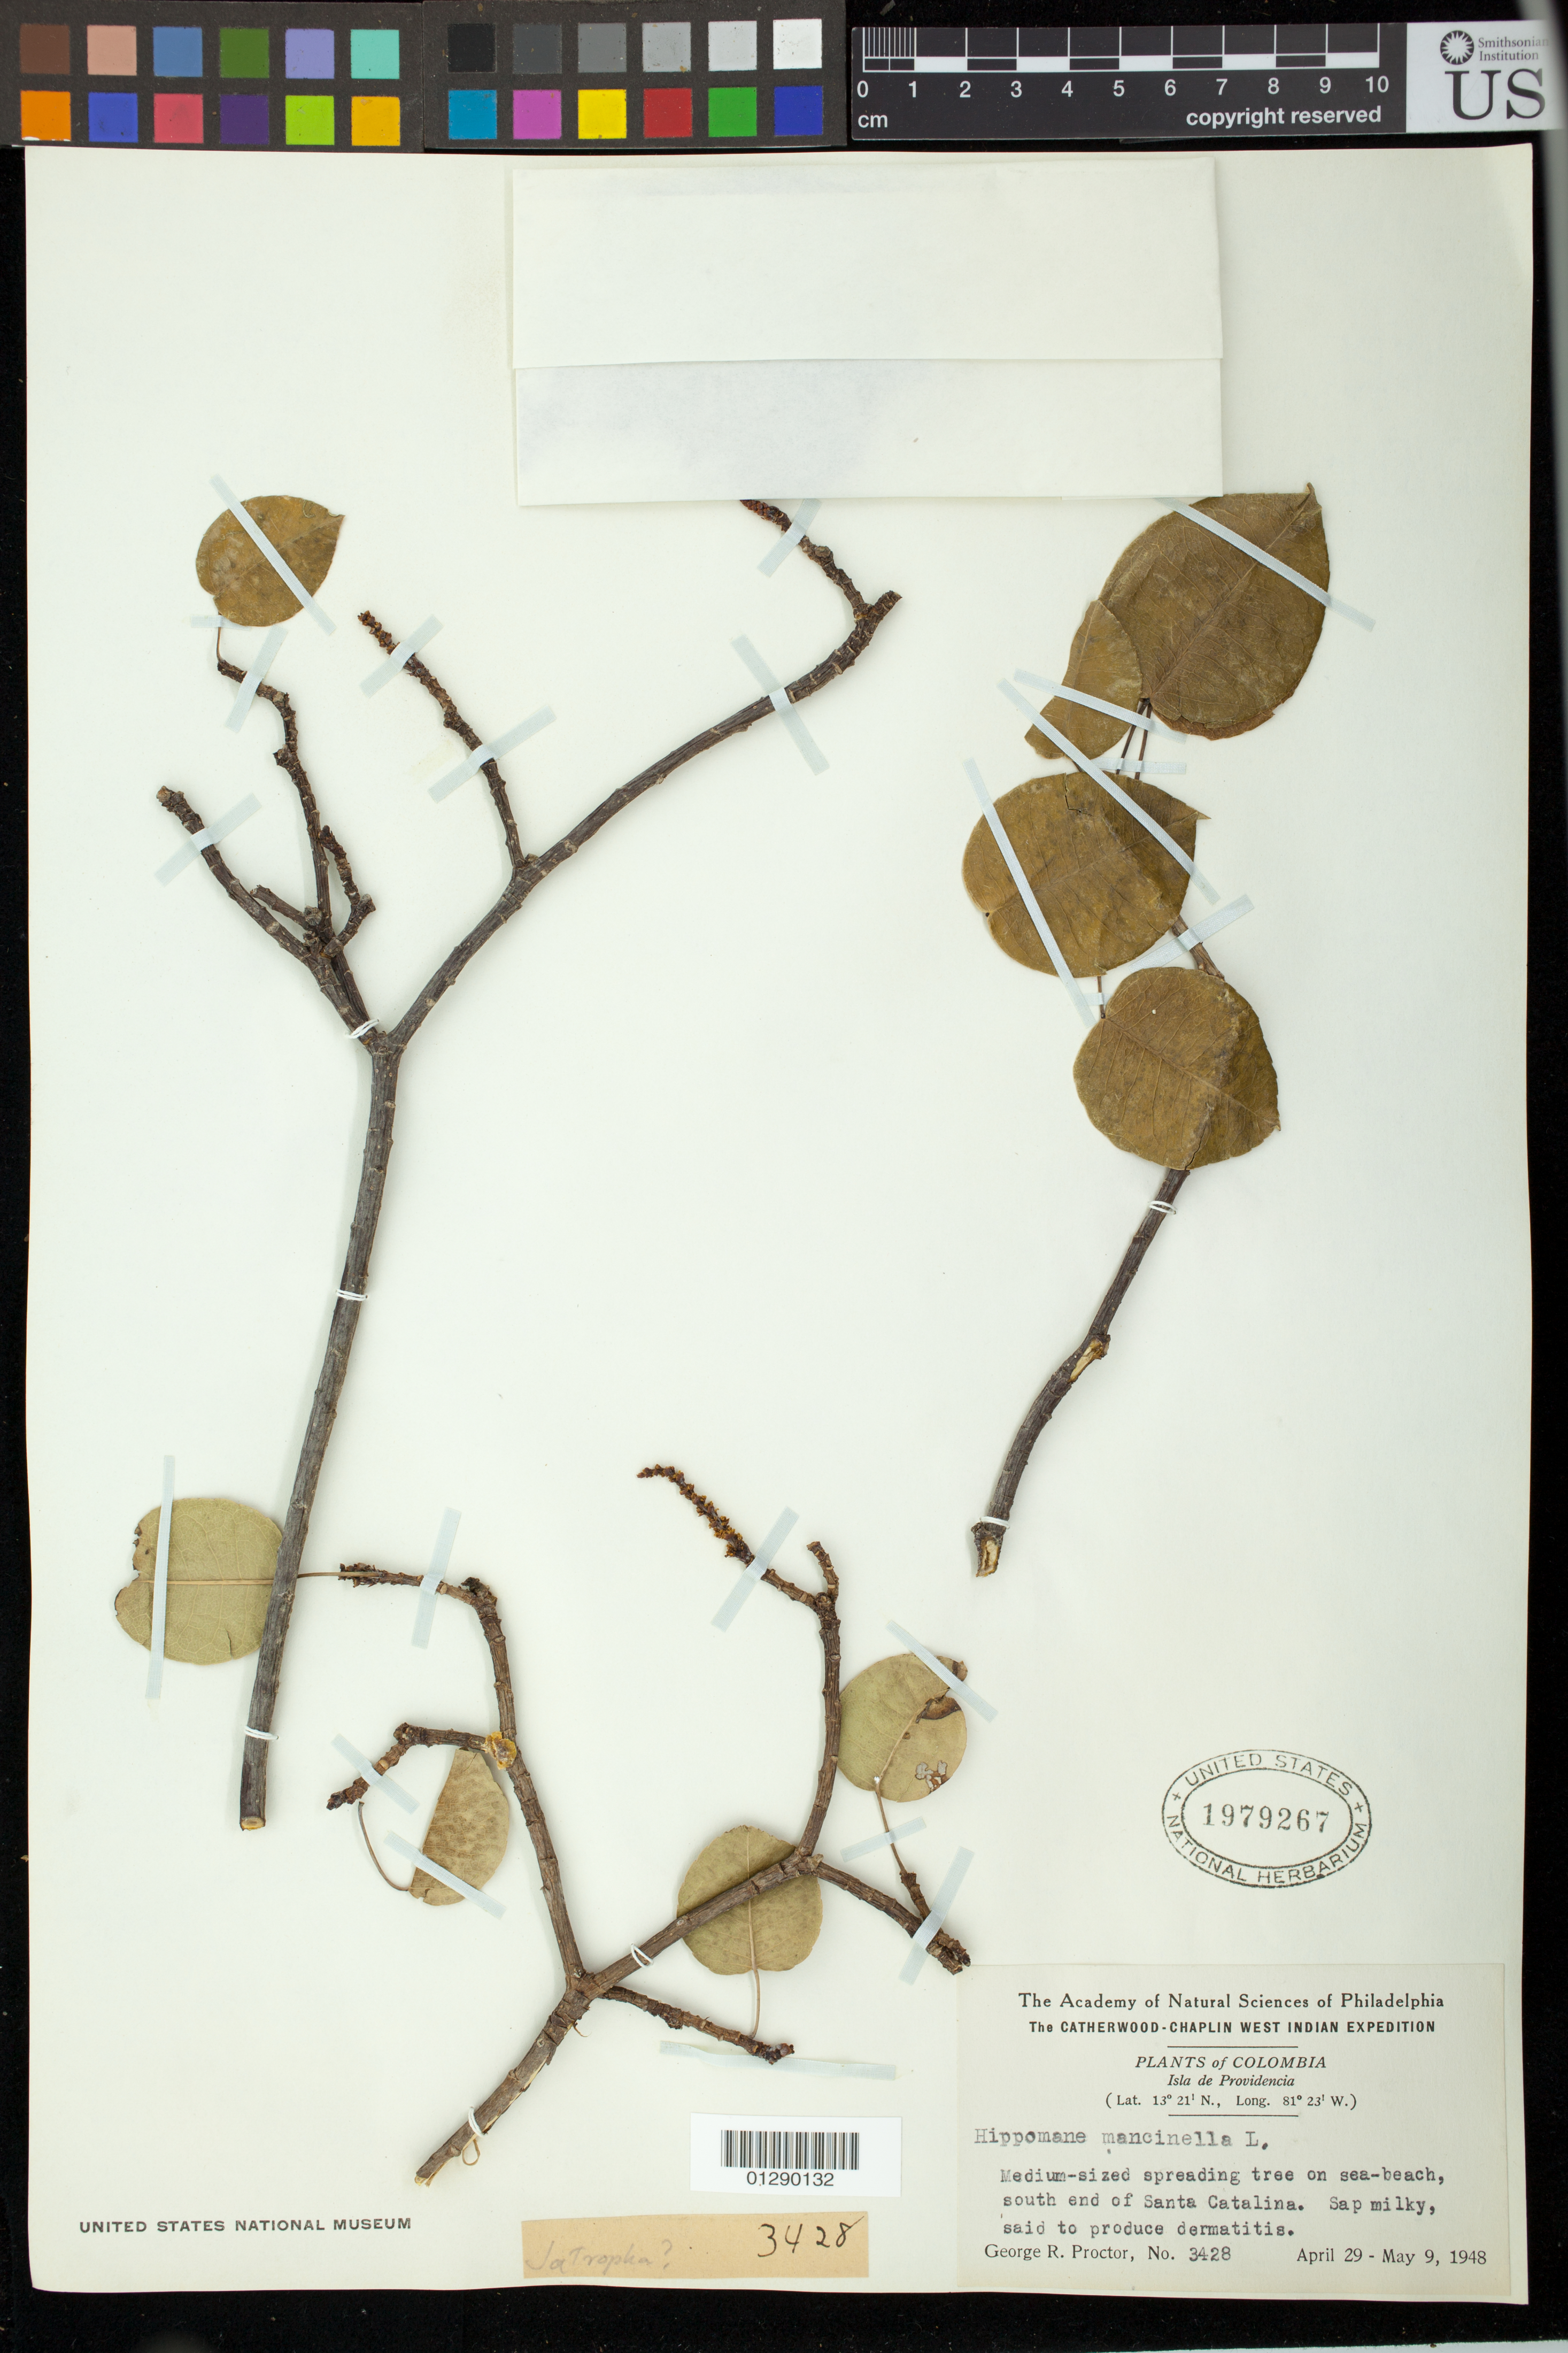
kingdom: Plantae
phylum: Tracheophyta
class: Magnoliopsida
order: Malpighiales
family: Euphorbiaceae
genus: Hippomane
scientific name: Hippomane mancinella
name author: L.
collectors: G. Proctor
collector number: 3428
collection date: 1948-04-29/1948-05-09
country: Colombia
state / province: San Andrés Y Providencia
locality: Isla de Providencia, south end of Santa Catalina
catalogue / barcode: US 1979267